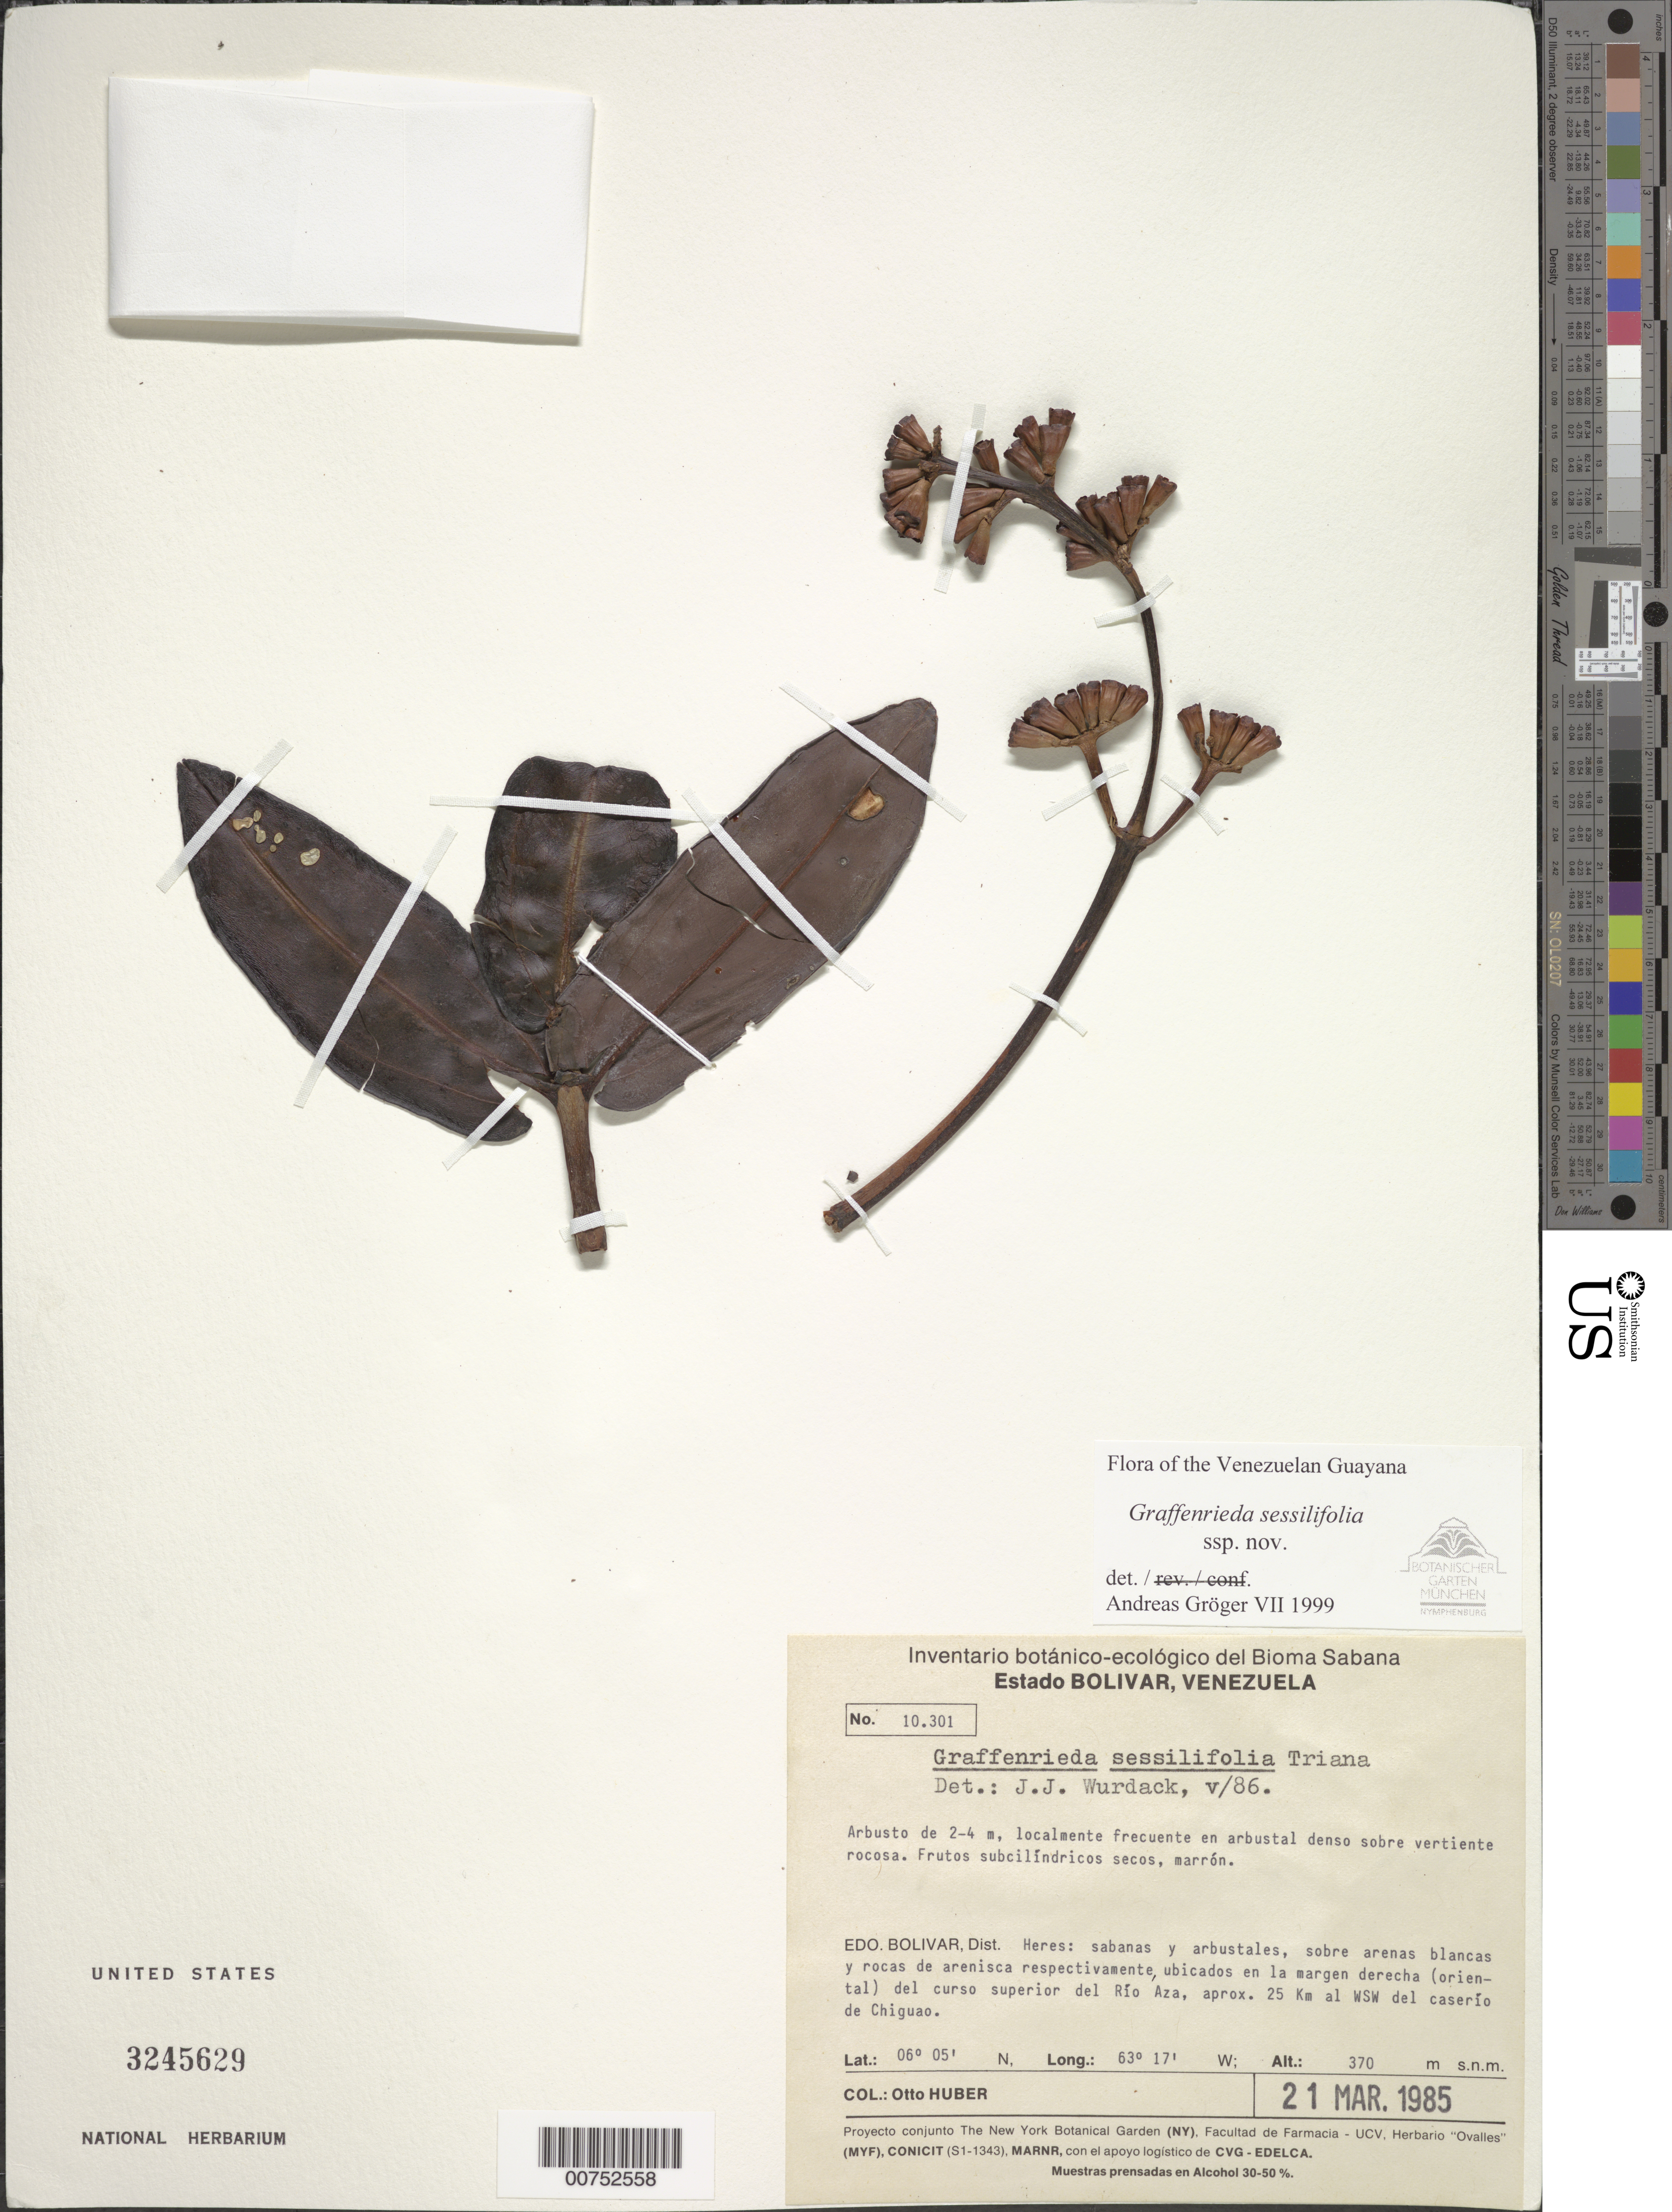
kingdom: Plantae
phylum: Tracheophyta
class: Magnoliopsida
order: Myrtales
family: Melastomataceae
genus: Graffenrieda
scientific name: Graffenrieda sessilifolia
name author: Triana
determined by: Gröger, A.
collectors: O. Huber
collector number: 10301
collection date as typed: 21-Mar-85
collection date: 1985-03-21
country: Venezuela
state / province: Bolívar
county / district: Heres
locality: Río Aza, 25 km WSW del caserío de Chiguao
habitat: Arbustal denso sobre vertiente rocosa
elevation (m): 370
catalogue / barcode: US 3245629